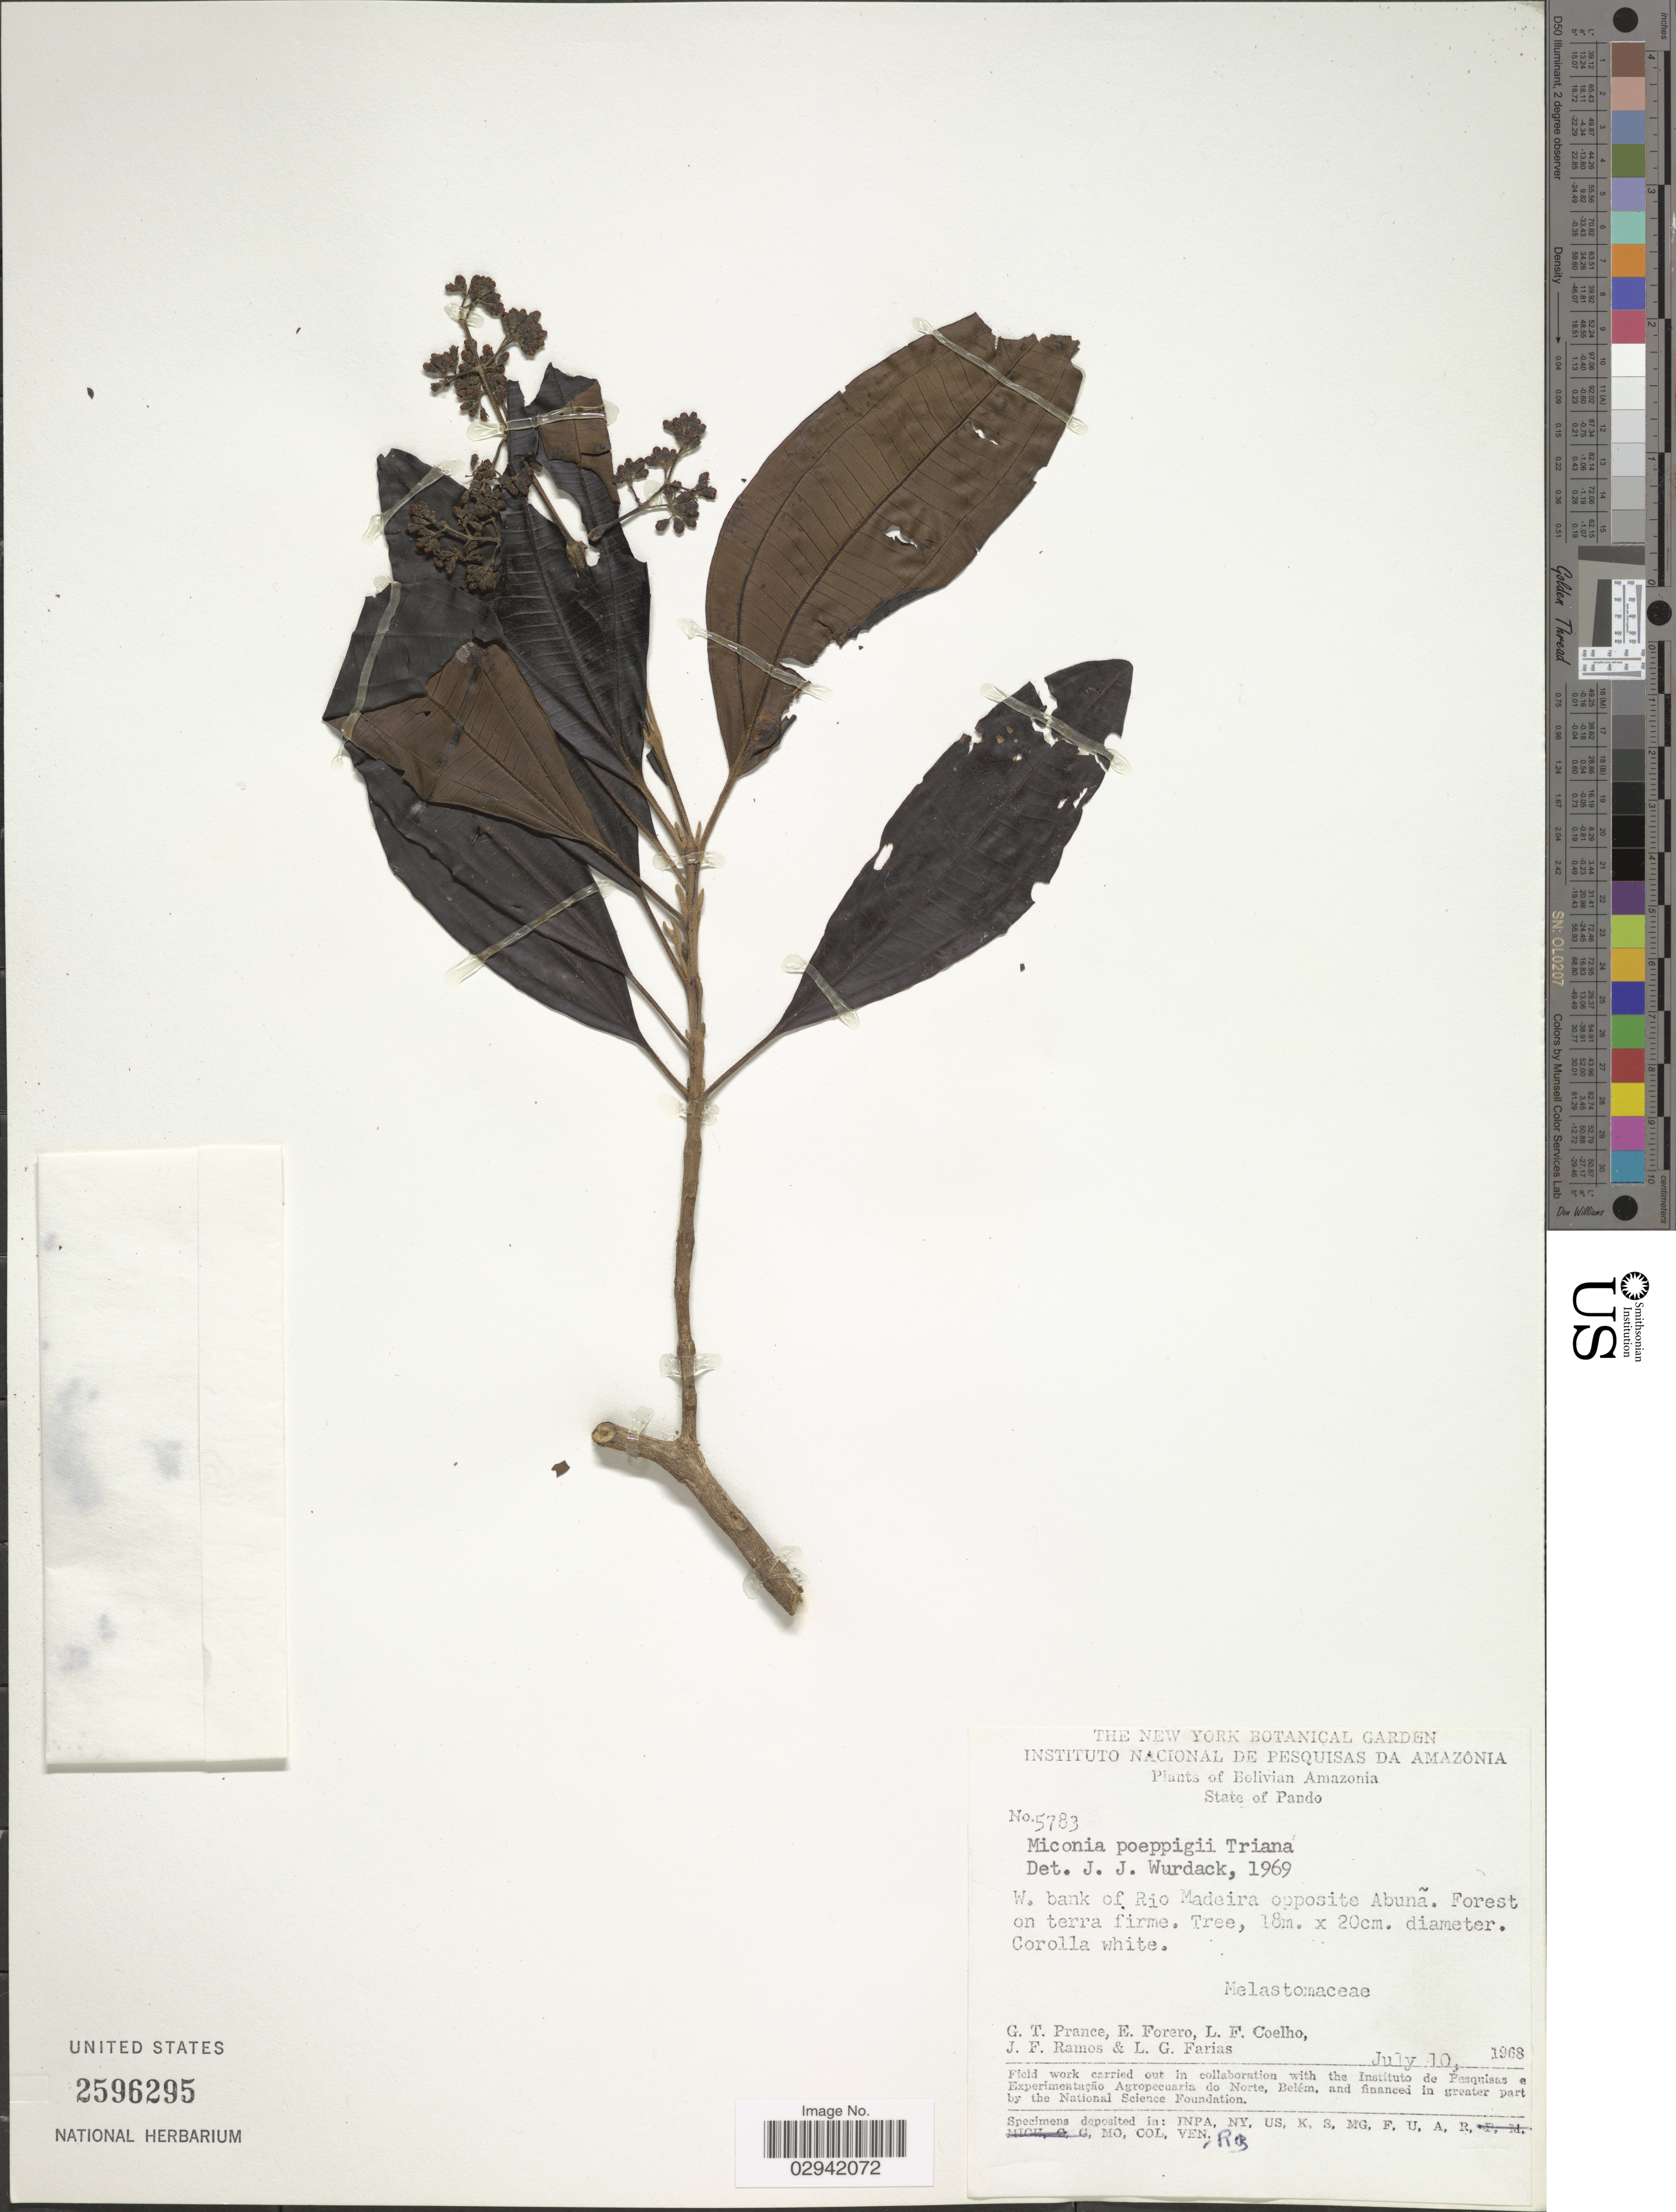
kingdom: Plantae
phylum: Tracheophyta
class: Magnoliopsida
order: Myrtales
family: Melastomataceae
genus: Miconia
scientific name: Miconia poeppigii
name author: Triana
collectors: G. T. Prance, E. Forero, L. F. Coelho, J. F. Ramos & L. G. Farias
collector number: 5783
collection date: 1968-07-10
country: Bolivia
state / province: Pando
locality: Bolivian Amazonia. W. bank of Rio Madeira opposite Abuña.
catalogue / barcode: US 2596295